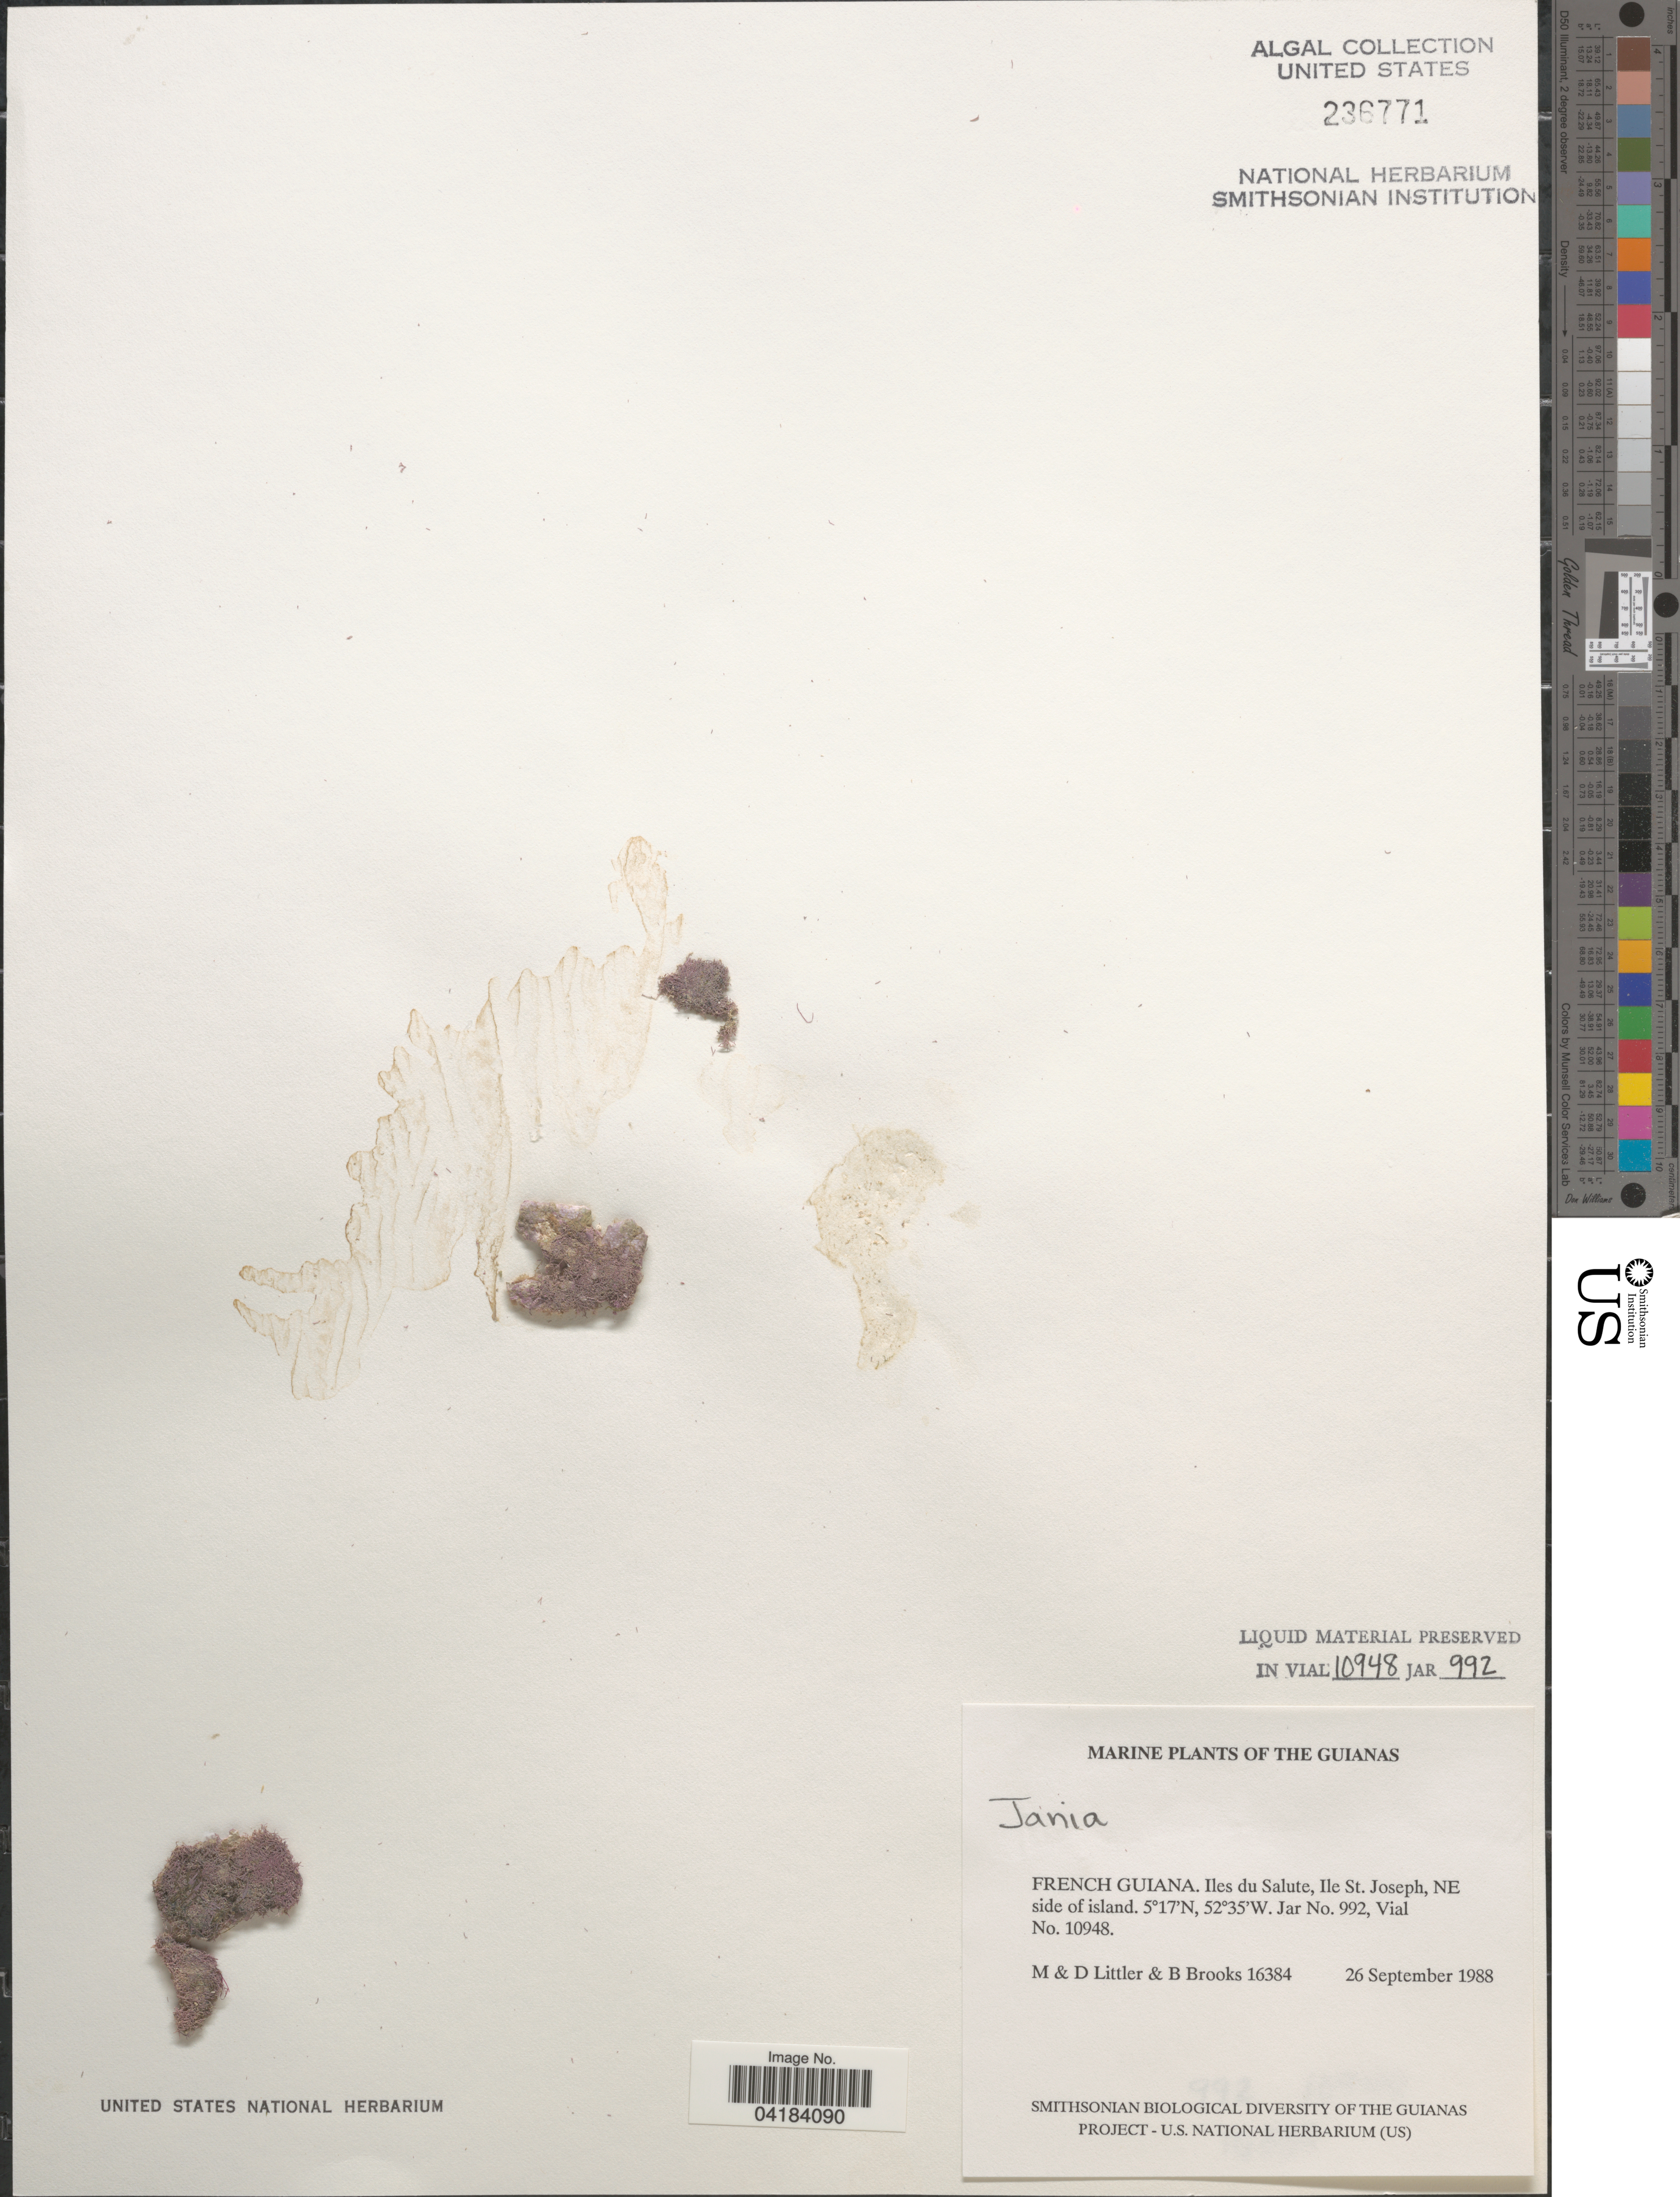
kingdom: Plantae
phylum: Rhodophyta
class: Florideophyceae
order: Corallinales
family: Corallinaceae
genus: Jania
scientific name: Jania sp.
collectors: M. Littler, D. S. Littler & B. Brooks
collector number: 16384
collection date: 1988-09-26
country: French Guiana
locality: The Guianas. Iles du Salut, Ile St. Joseph, NE side of island.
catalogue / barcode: US 236771